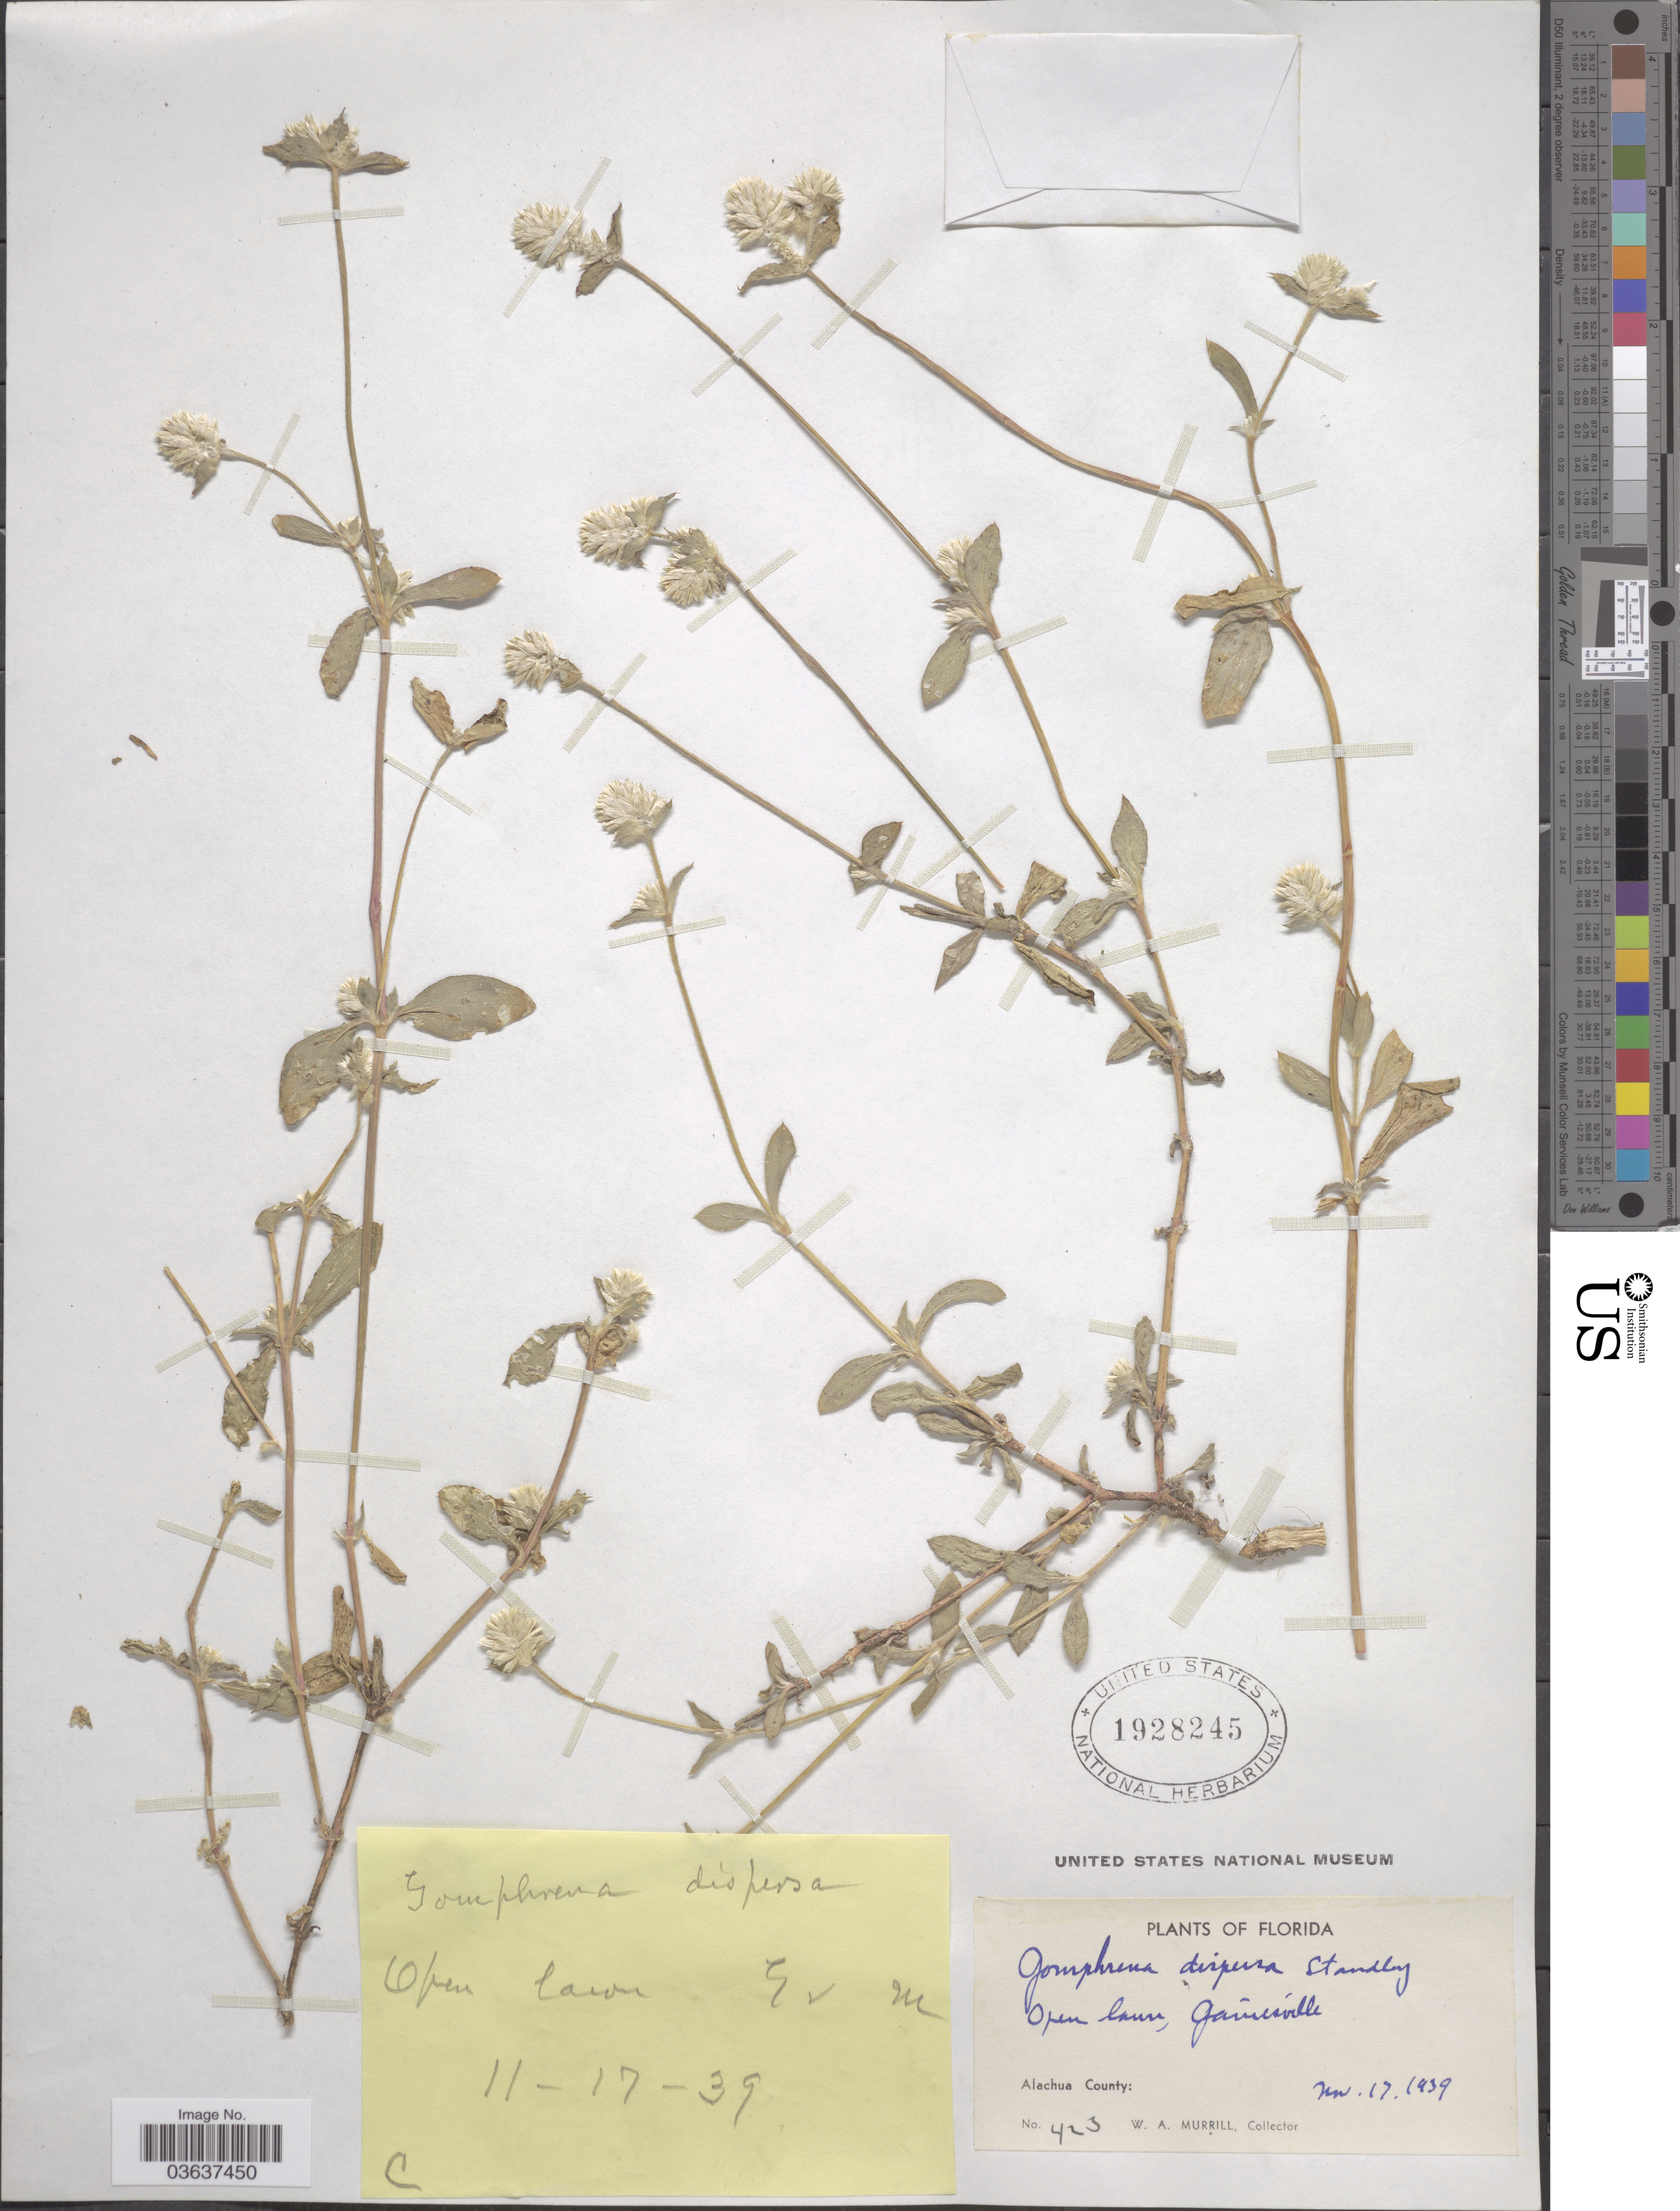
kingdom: Plantae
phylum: Tracheophyta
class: Magnoliopsida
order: Caryophyllales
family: Amaranthaceae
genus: Gomphrena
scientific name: Gomphrena dispersa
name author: Standl.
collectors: W. A. Murrill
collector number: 423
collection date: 1939-11-17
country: United States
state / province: Florida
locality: Gainesville. Alachua County.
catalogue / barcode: US 1928245